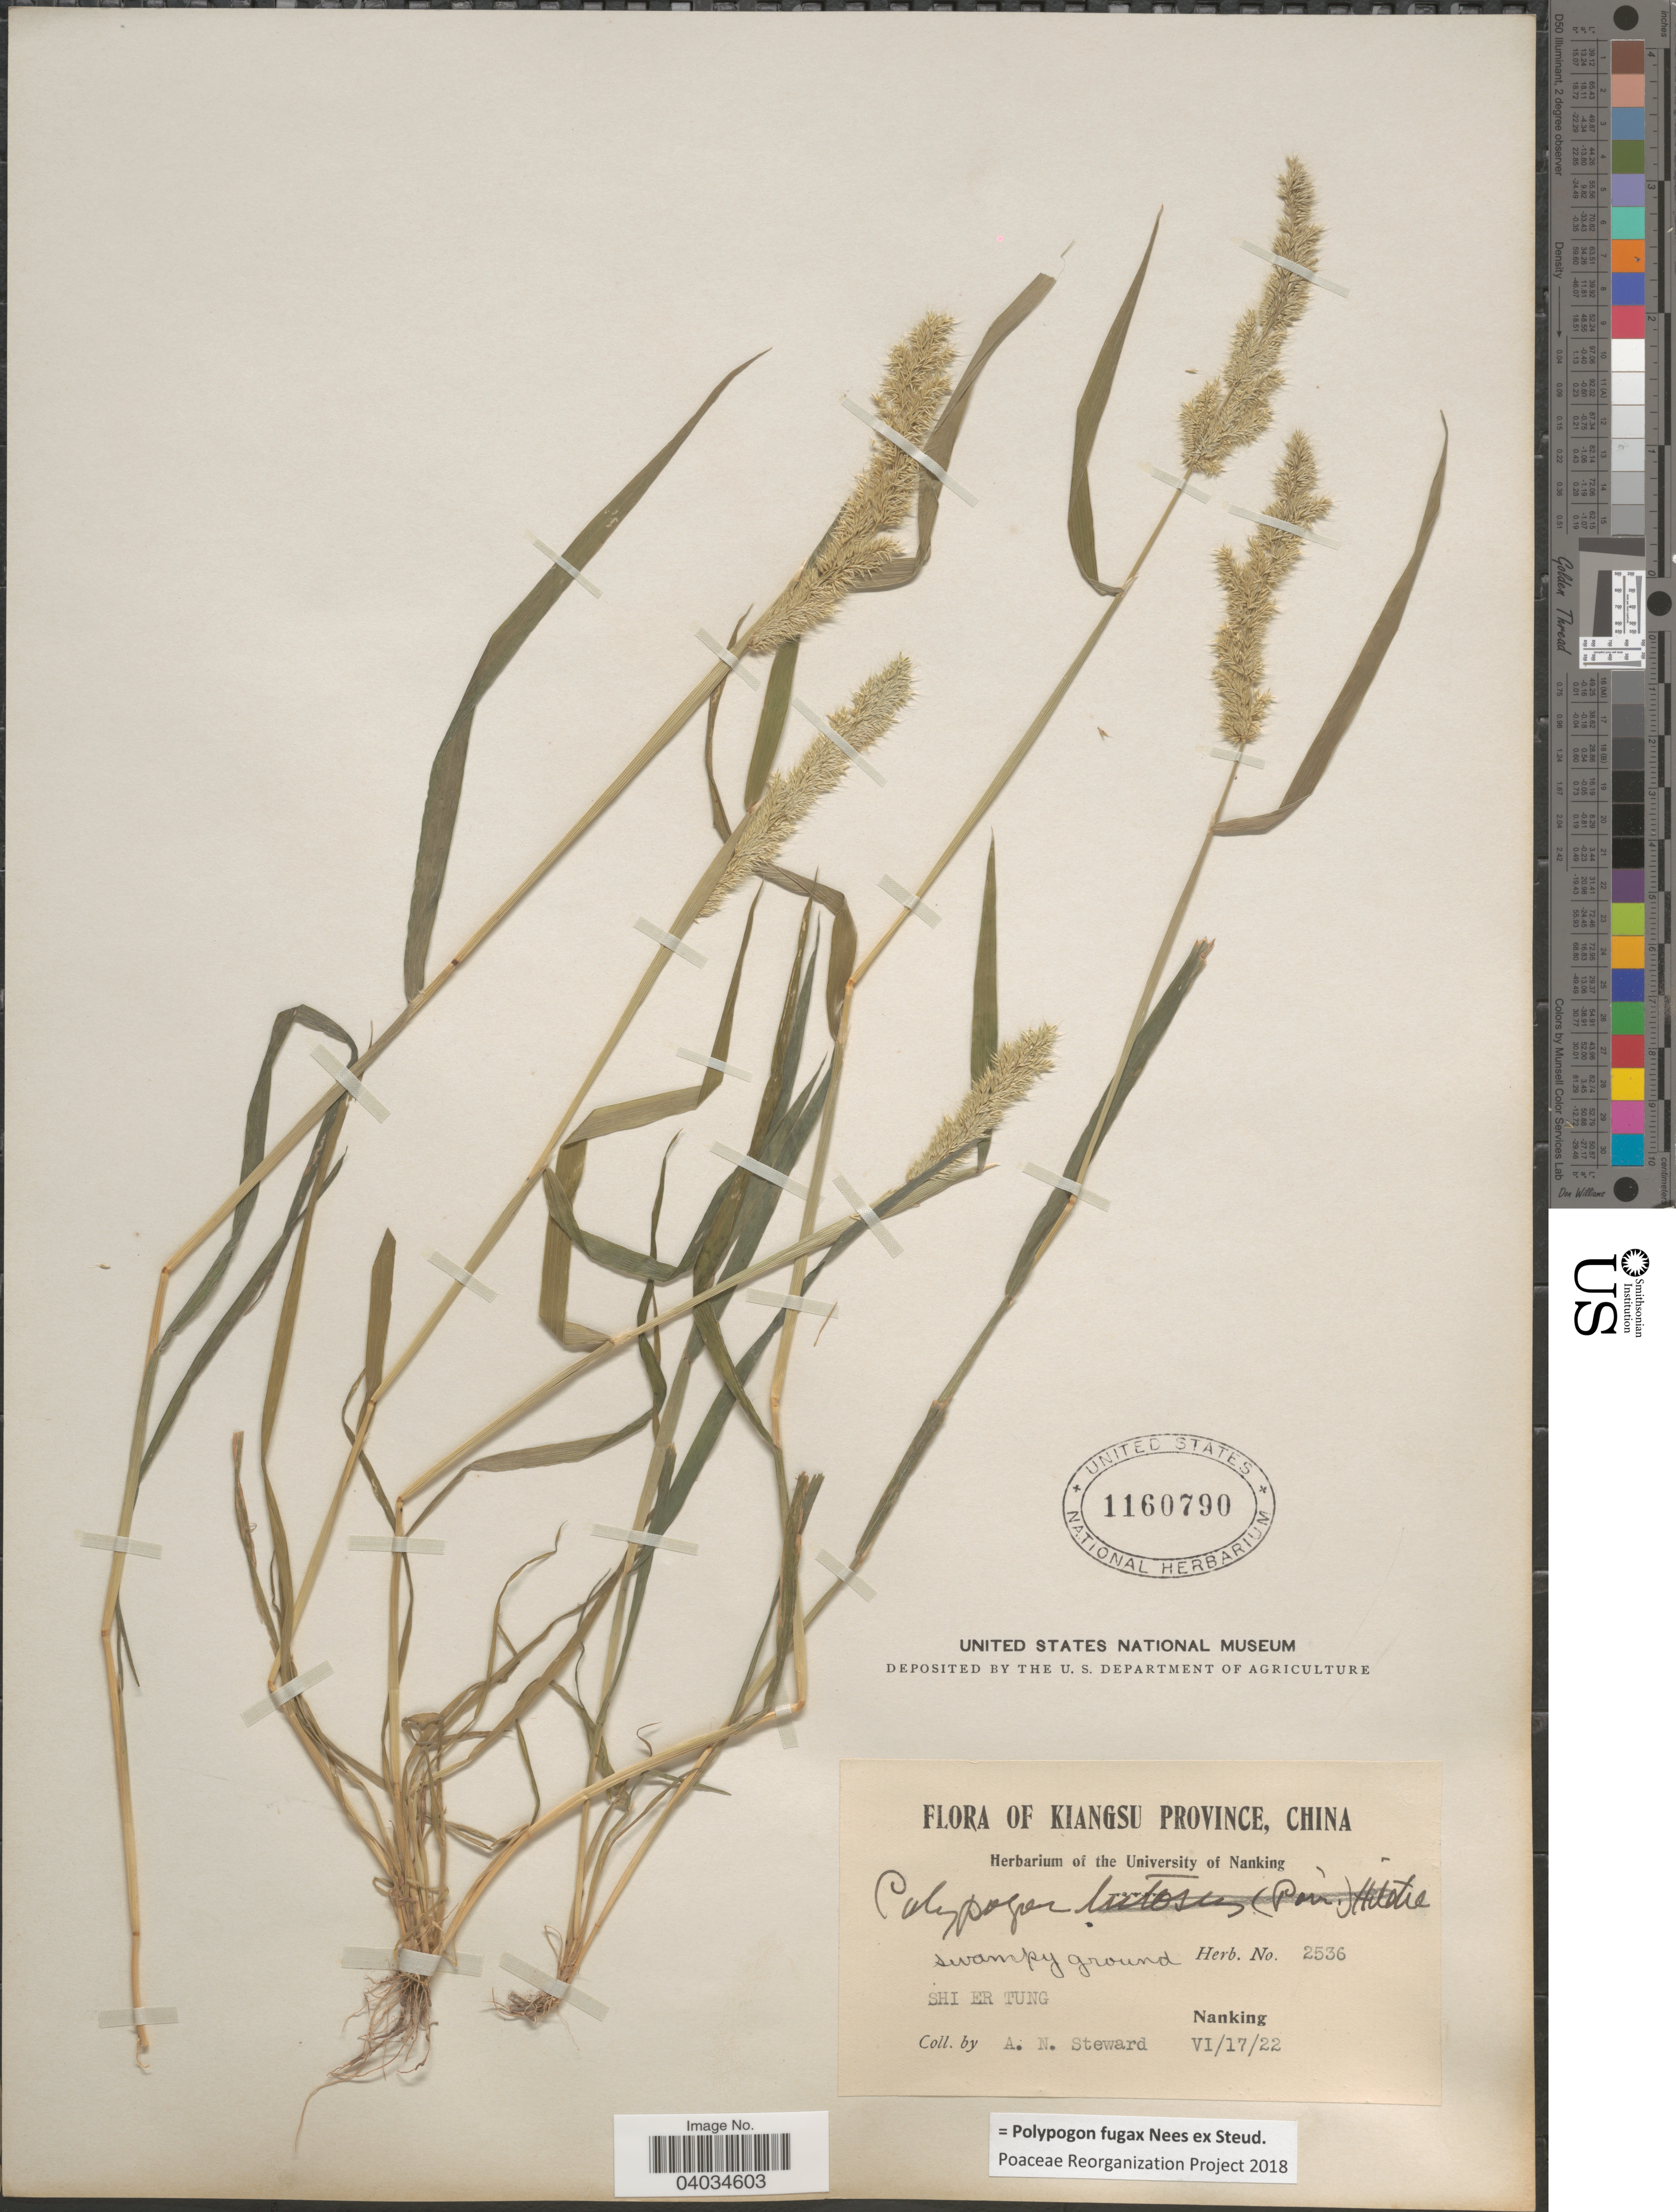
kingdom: Plantae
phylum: Tracheophyta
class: Liliopsida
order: Poales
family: Poaceae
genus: Polypogon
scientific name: Polypogon fugax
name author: Nees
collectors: A. N. Steward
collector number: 2536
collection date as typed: Transcribed d/m/y: 17/6/22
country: China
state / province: Jiangsu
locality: Kiangsu Province. Shi Er Tung. Nanking.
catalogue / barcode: US 1160790